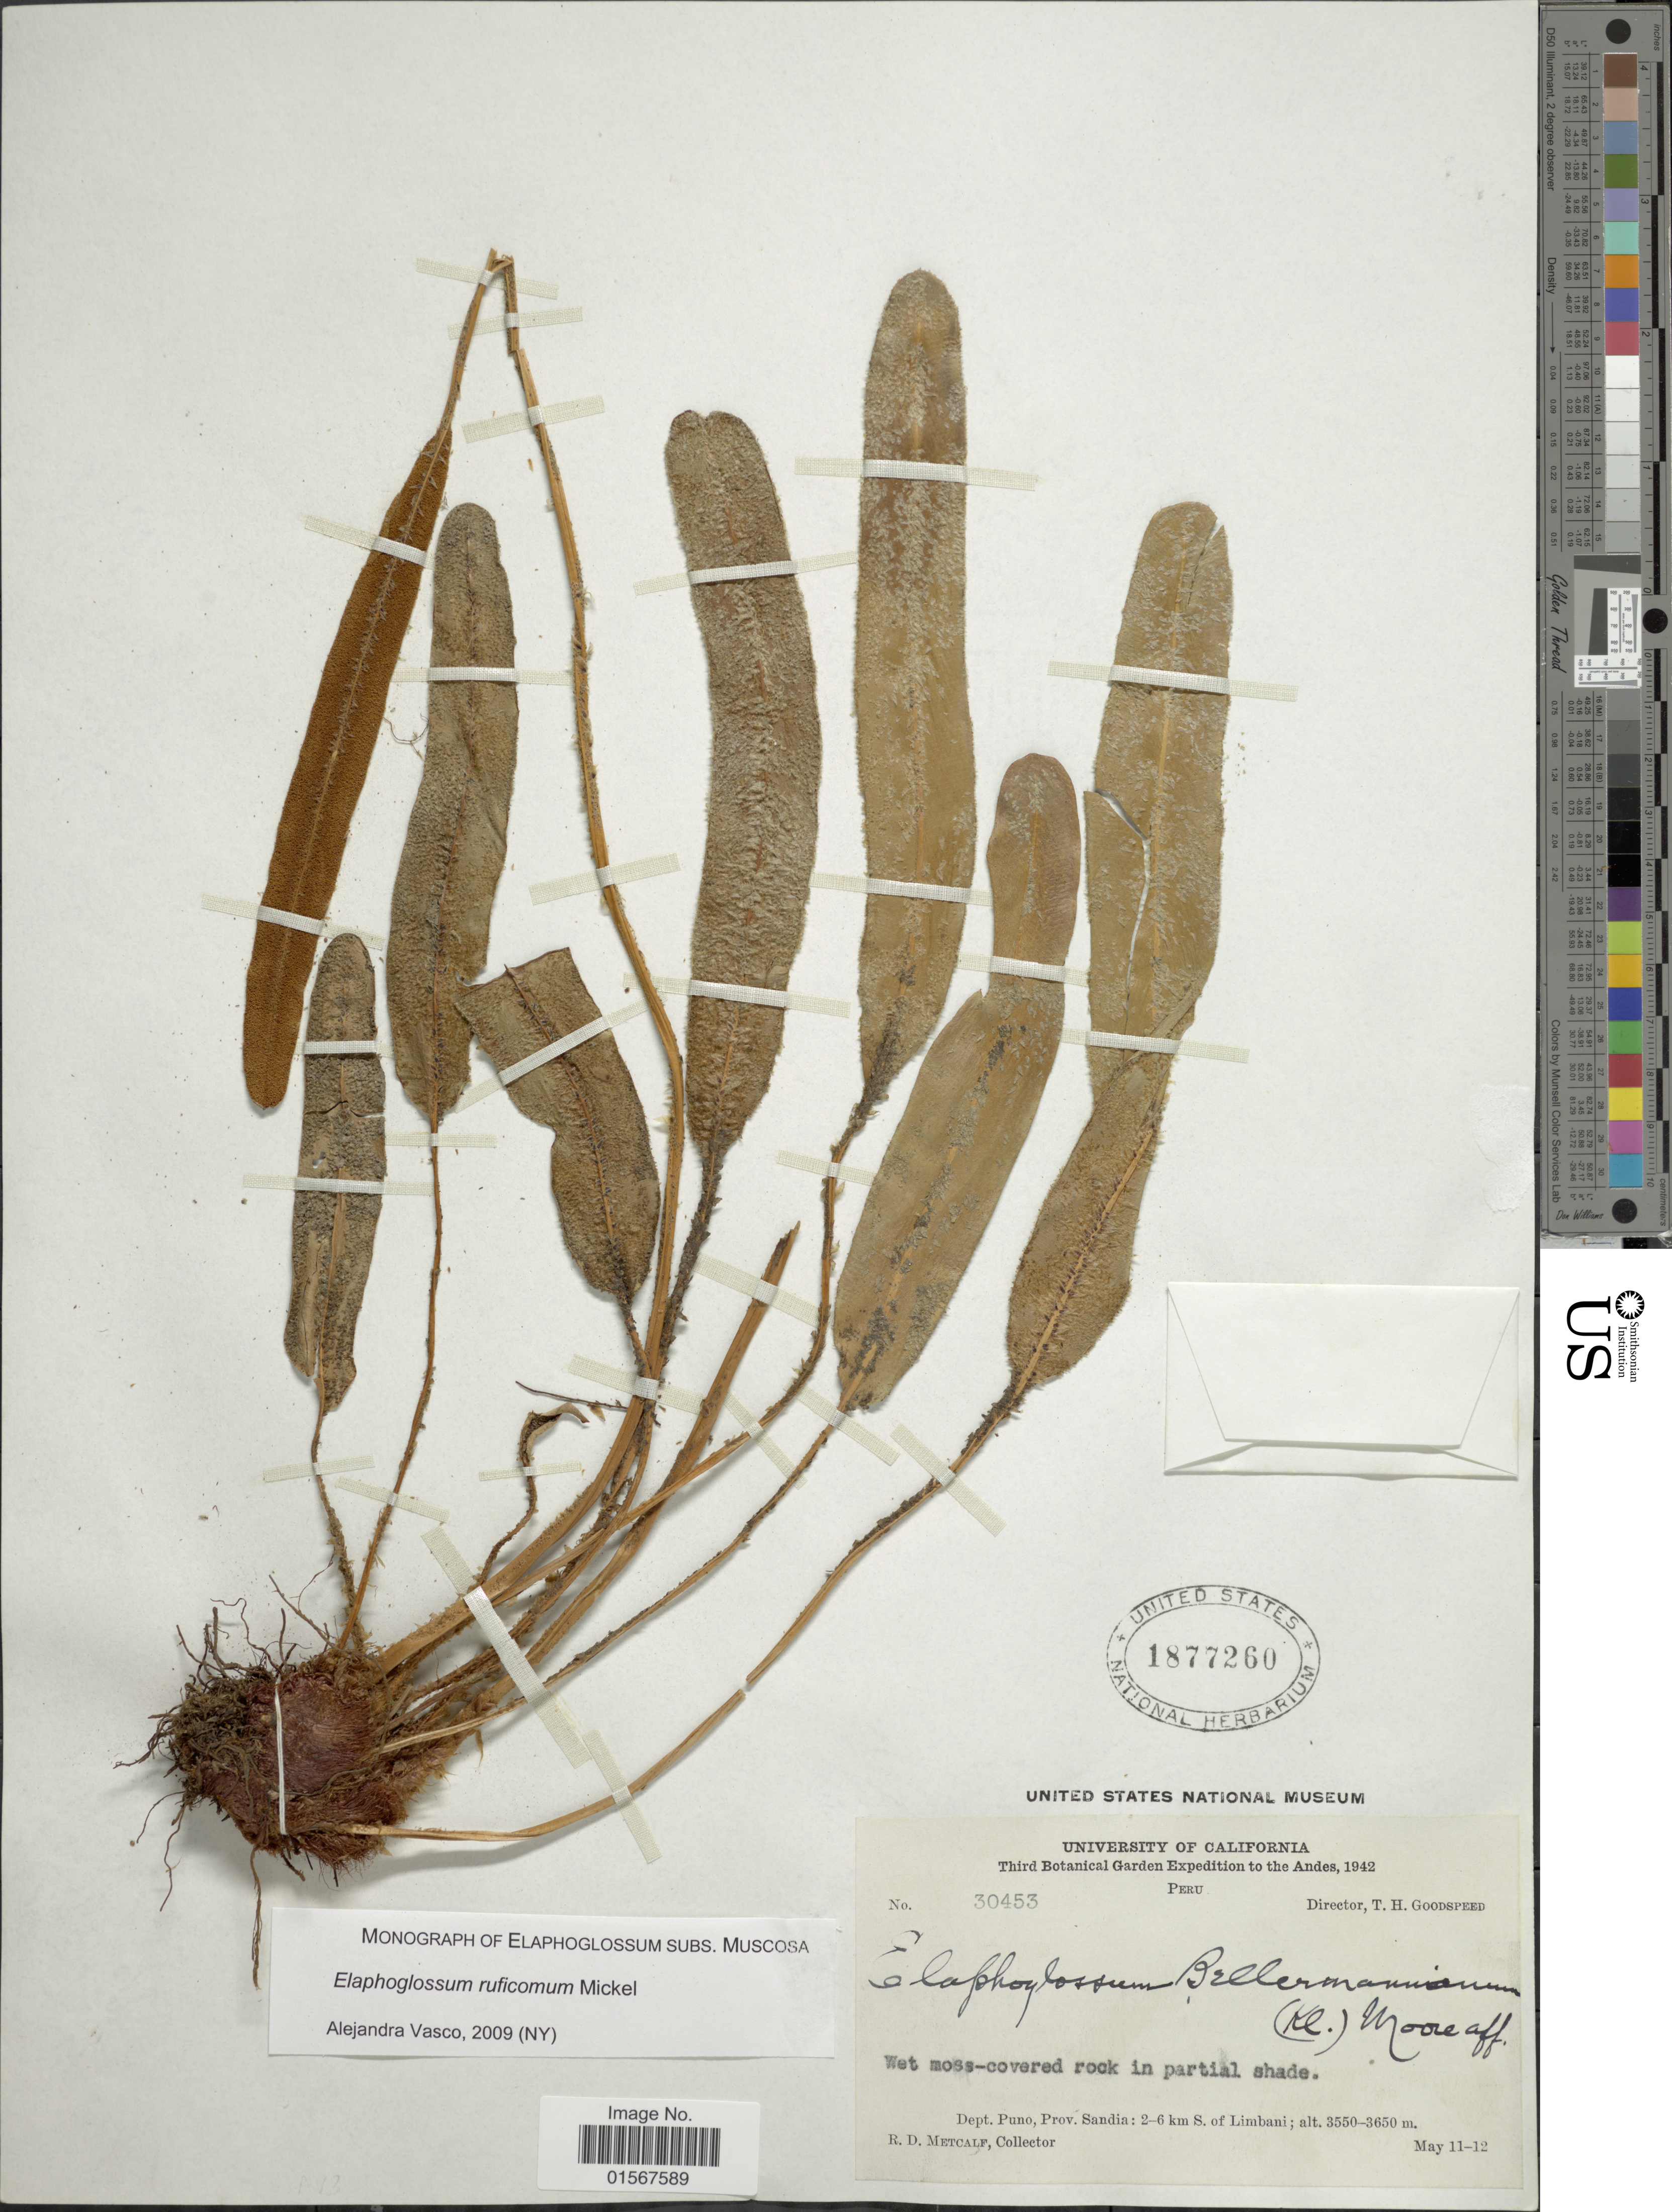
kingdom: Plantae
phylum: Tracheophyta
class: Polypodiopsida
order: Polypodiales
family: Dryopteridaceae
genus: Elaphoglossum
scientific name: Elaphoglossum ruficomum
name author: Mickel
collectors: R. D. Metcalf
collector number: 30453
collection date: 1942-05-11/1942-05-12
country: Peru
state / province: Puno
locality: Dept. Puno, Prov. Sandia: 2-6 km S. of Limbani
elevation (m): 3550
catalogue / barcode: US 1877260